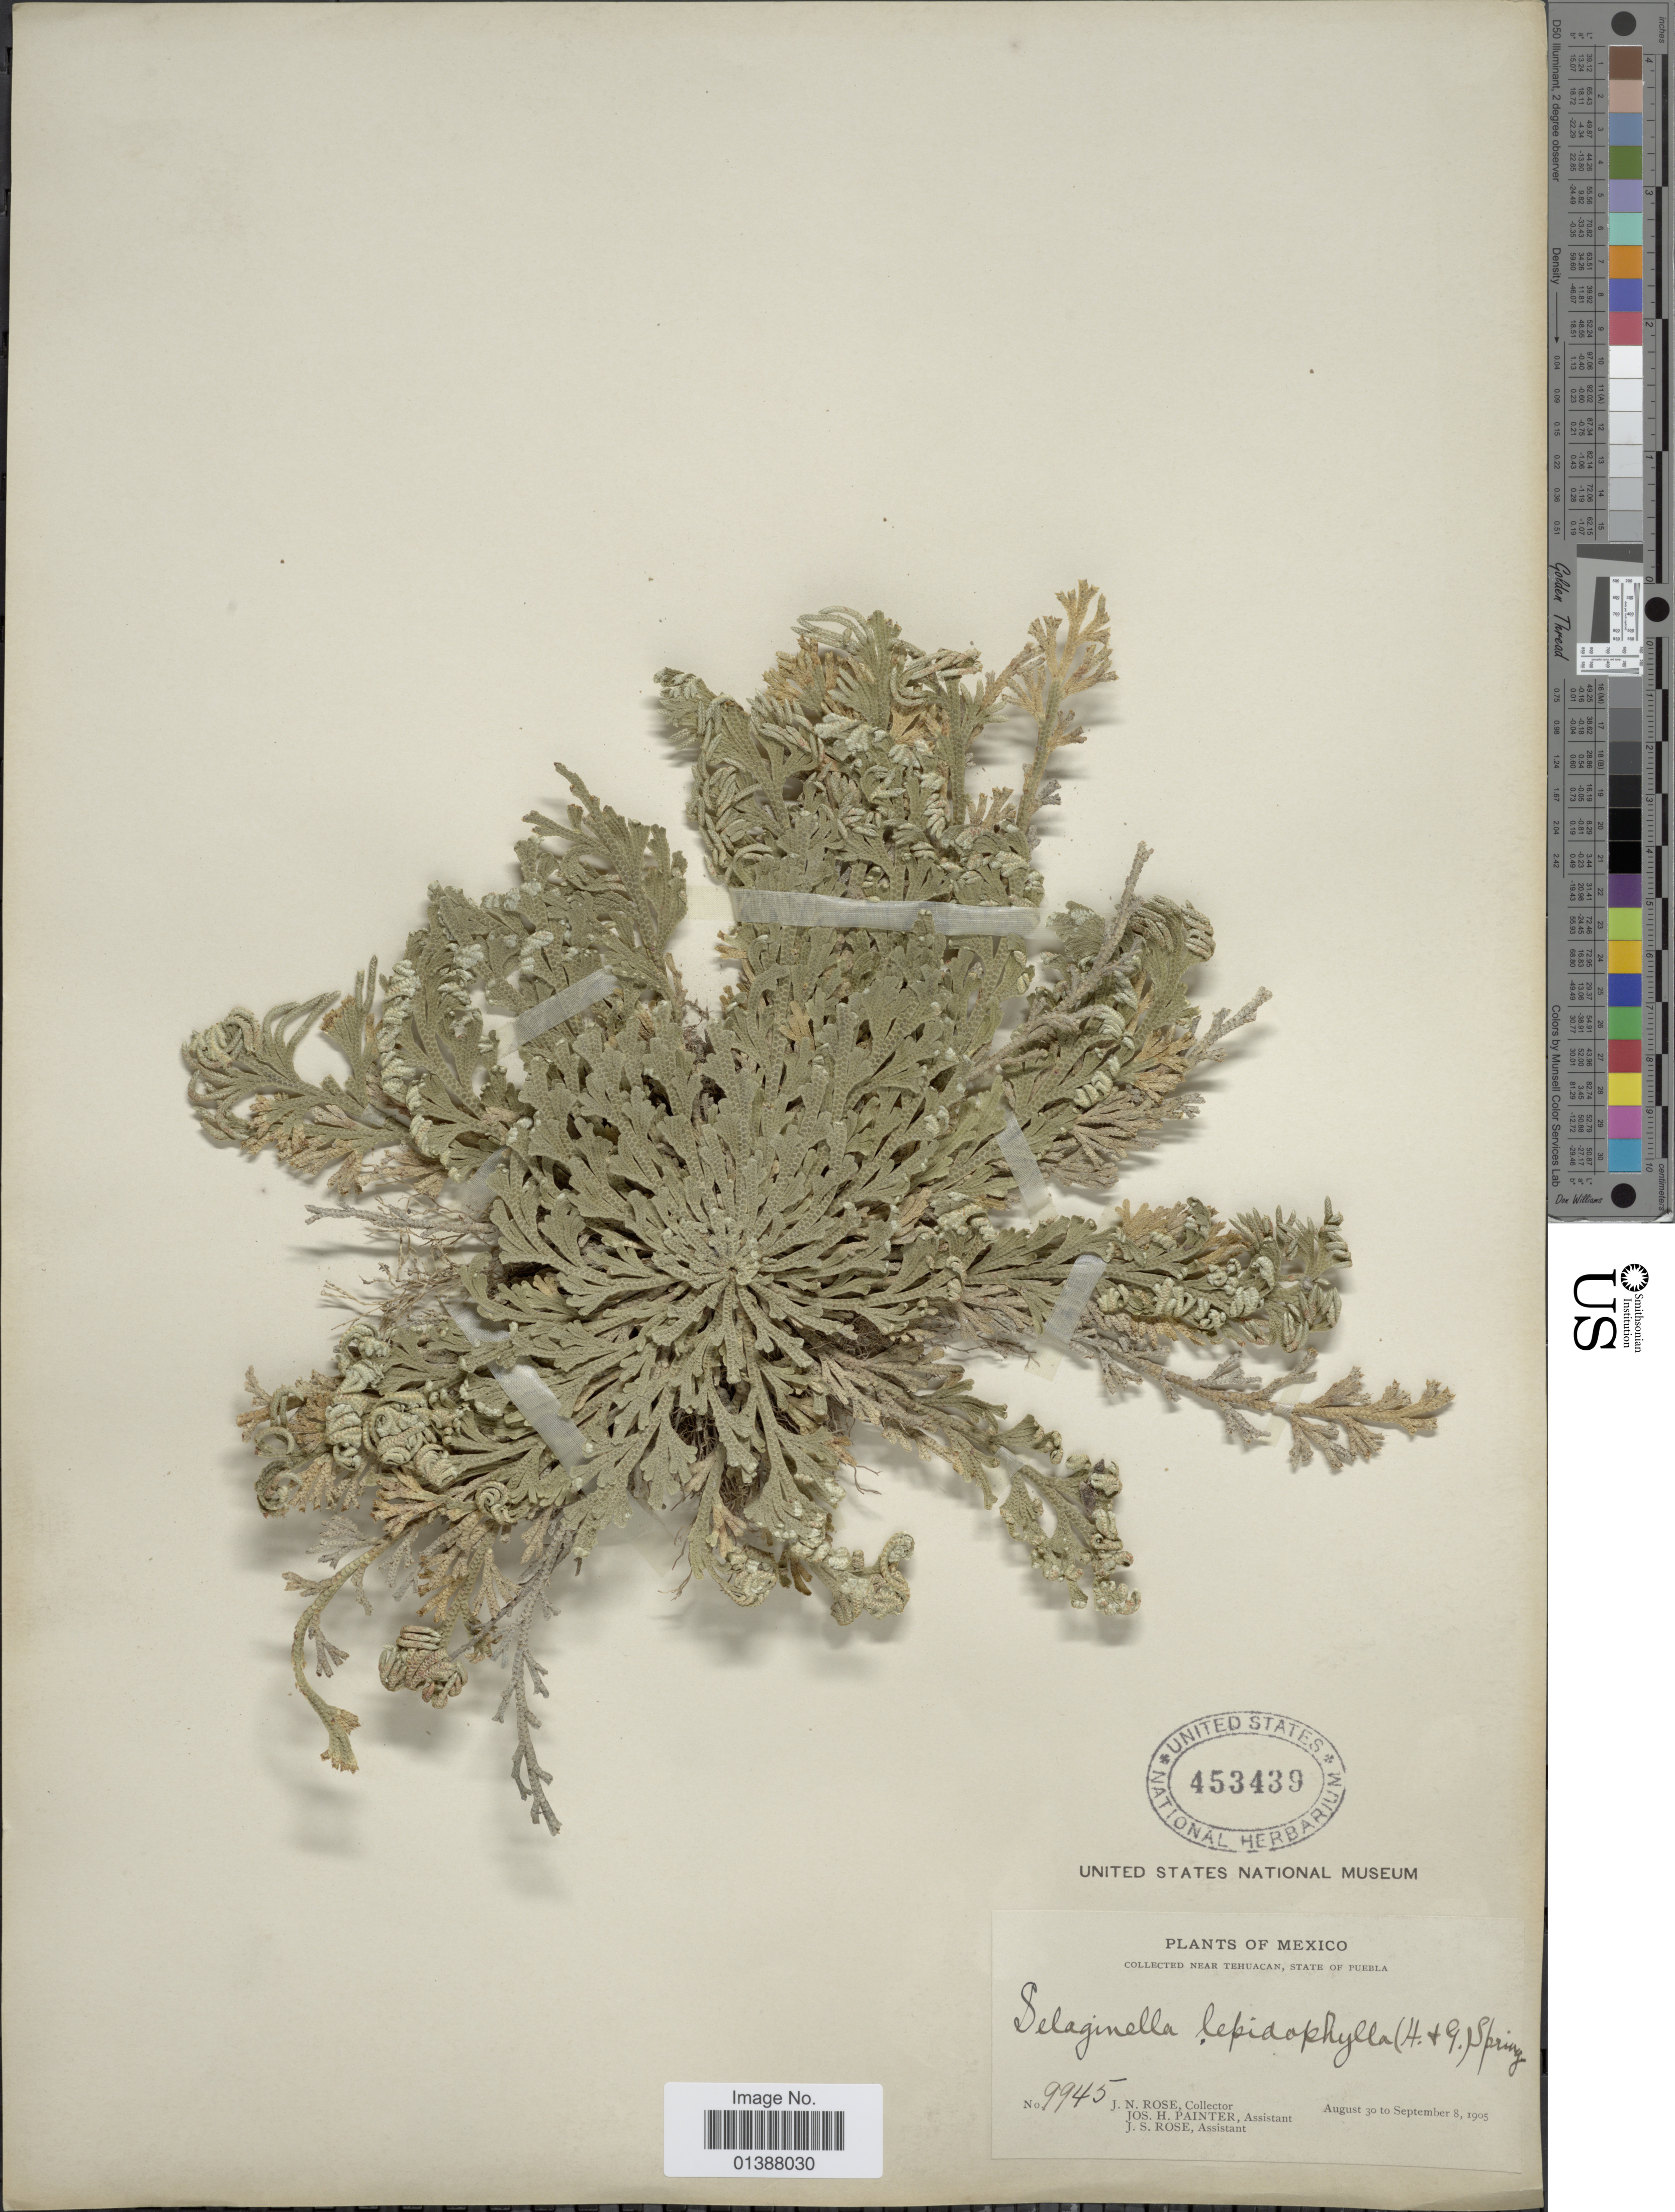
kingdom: Plantae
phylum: Tracheophyta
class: Lycopodiopsida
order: Selaginellales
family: Selaginellaceae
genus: Selaginella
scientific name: Selaginella lepidophylla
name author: (Hook. & Grev.) Spring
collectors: J. N. Rose, J. H. Painter & J. S. Rose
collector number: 9945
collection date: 1905-08-30/1905-09-08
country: Mexico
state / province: Puebla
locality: Near Tehuacan, State of Puebla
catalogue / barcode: US 453439